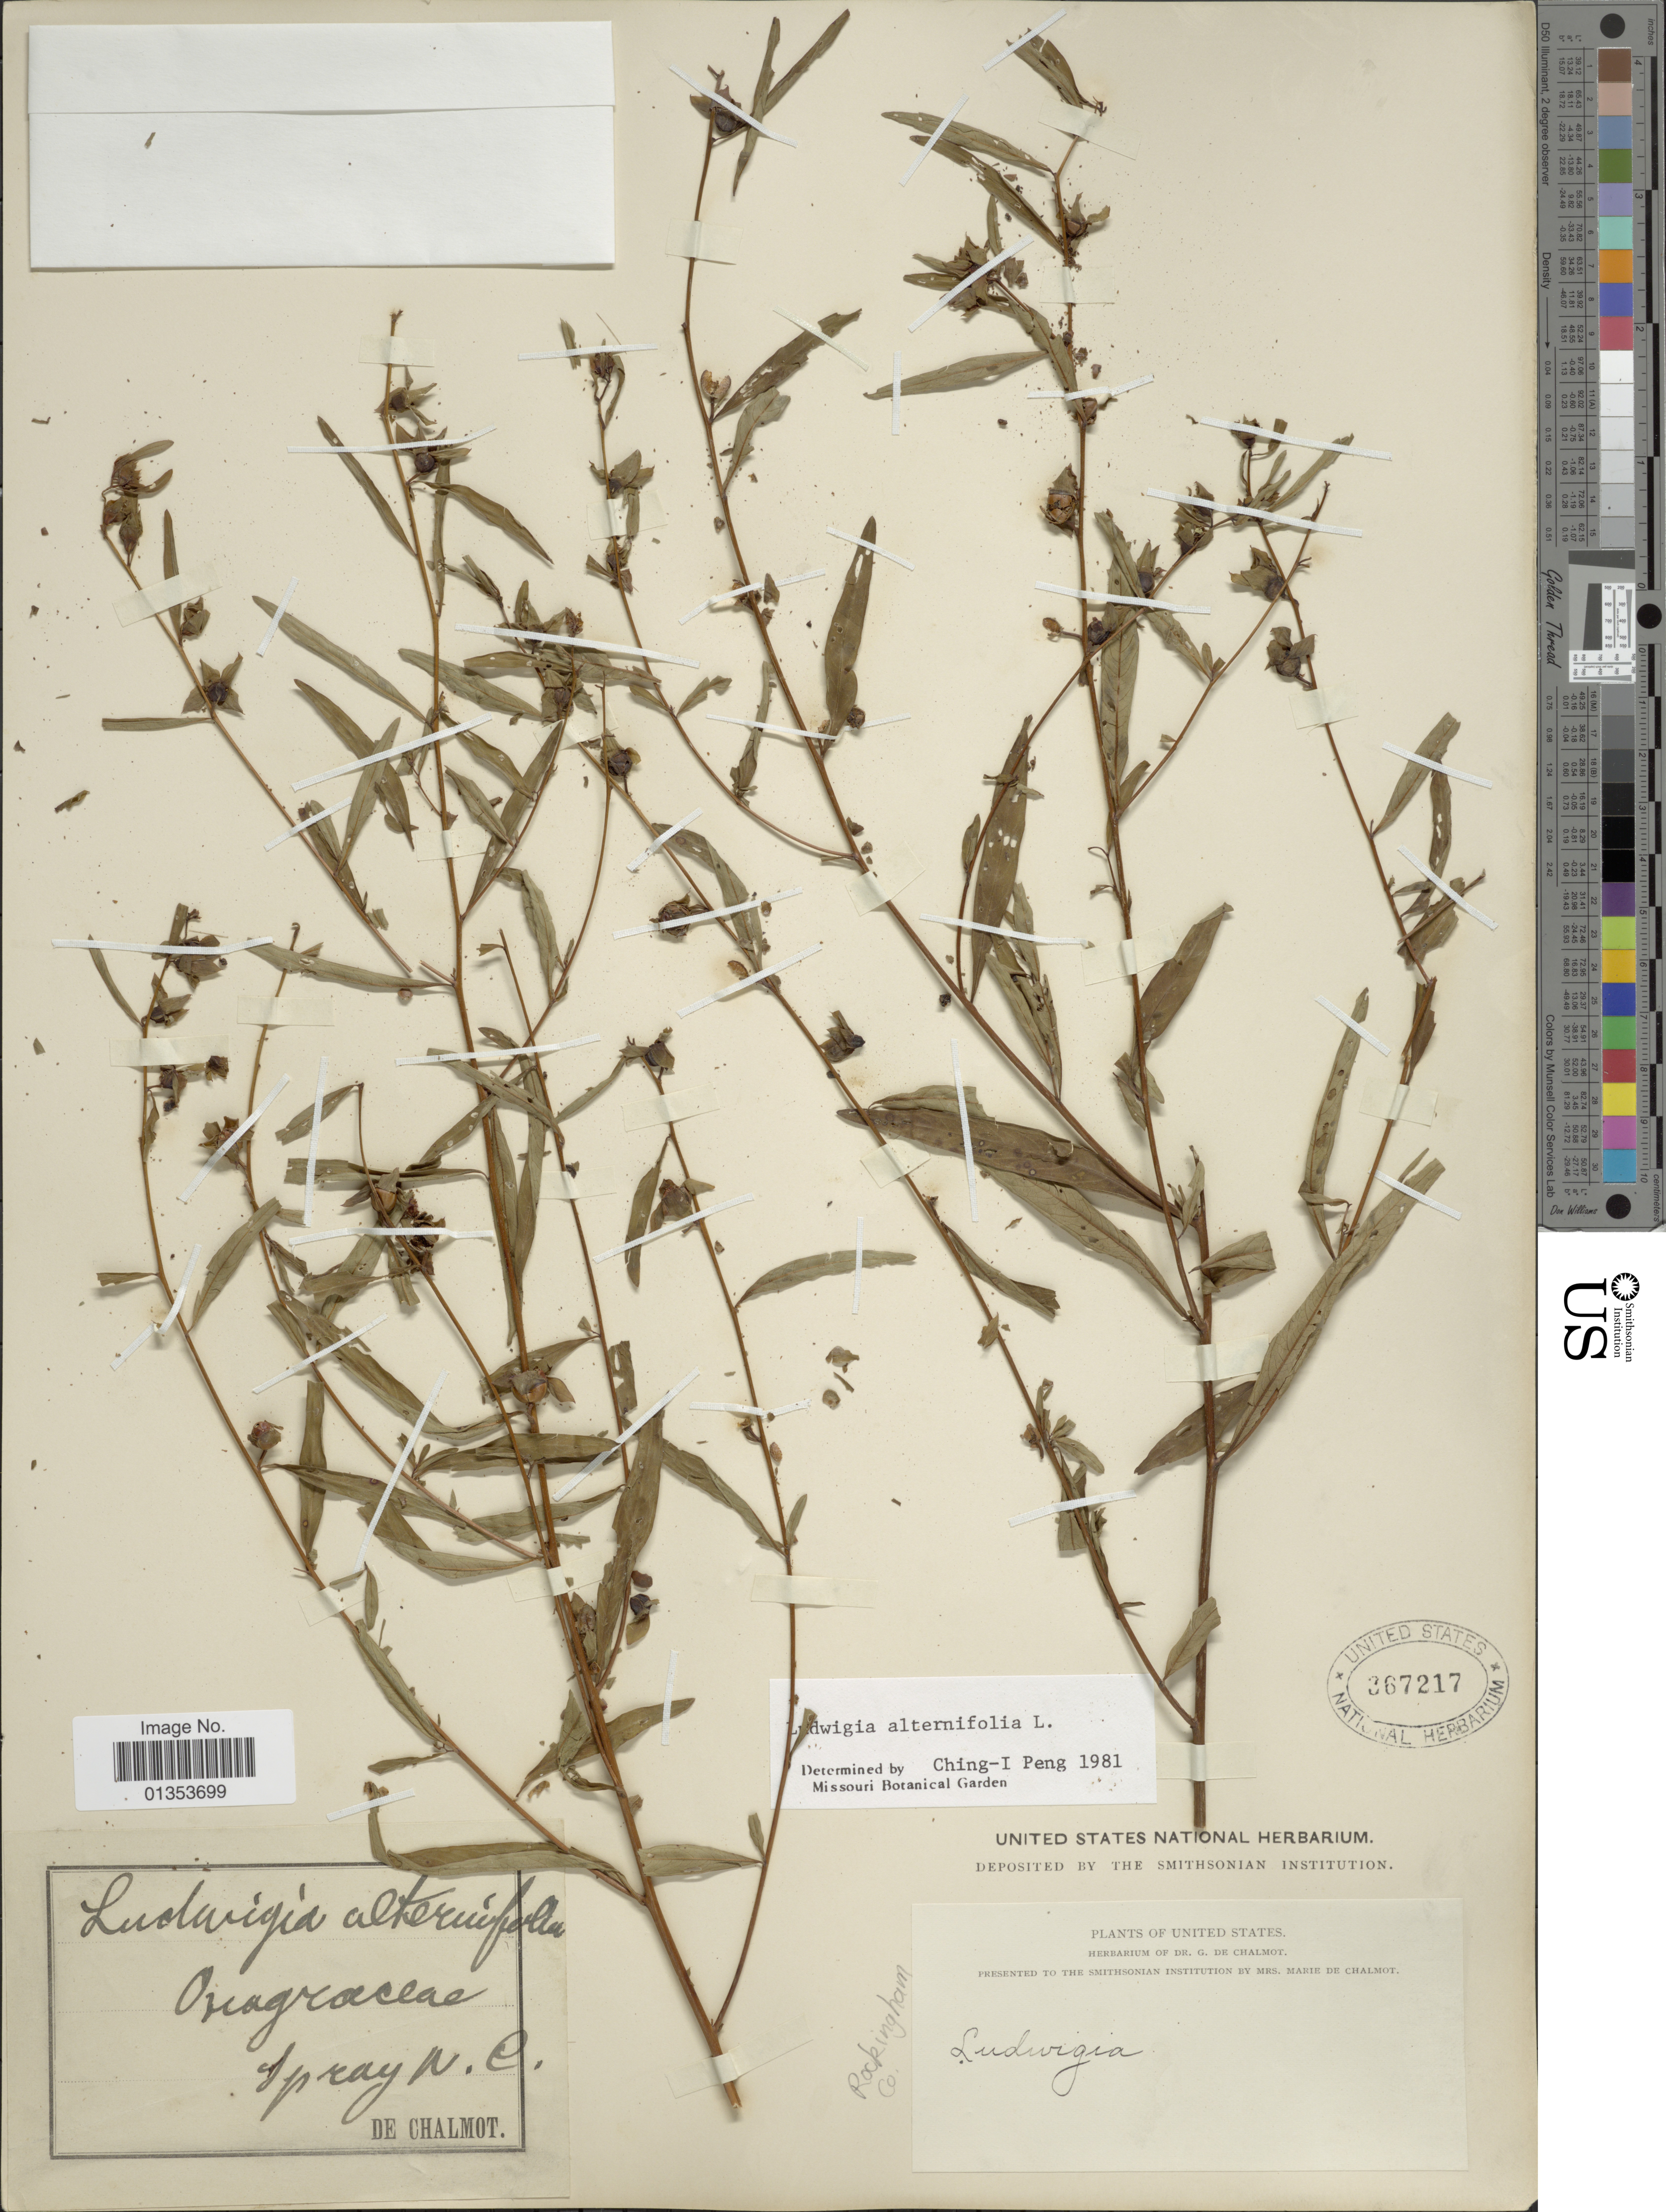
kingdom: Plantae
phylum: Tracheophyta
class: Magnoliopsida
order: Myrtales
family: Onagraceae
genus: Ludwigia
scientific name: Ludwigia alternifolia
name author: L.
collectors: G. de Chalmot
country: United States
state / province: North Carolina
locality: Spray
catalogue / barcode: US 367217